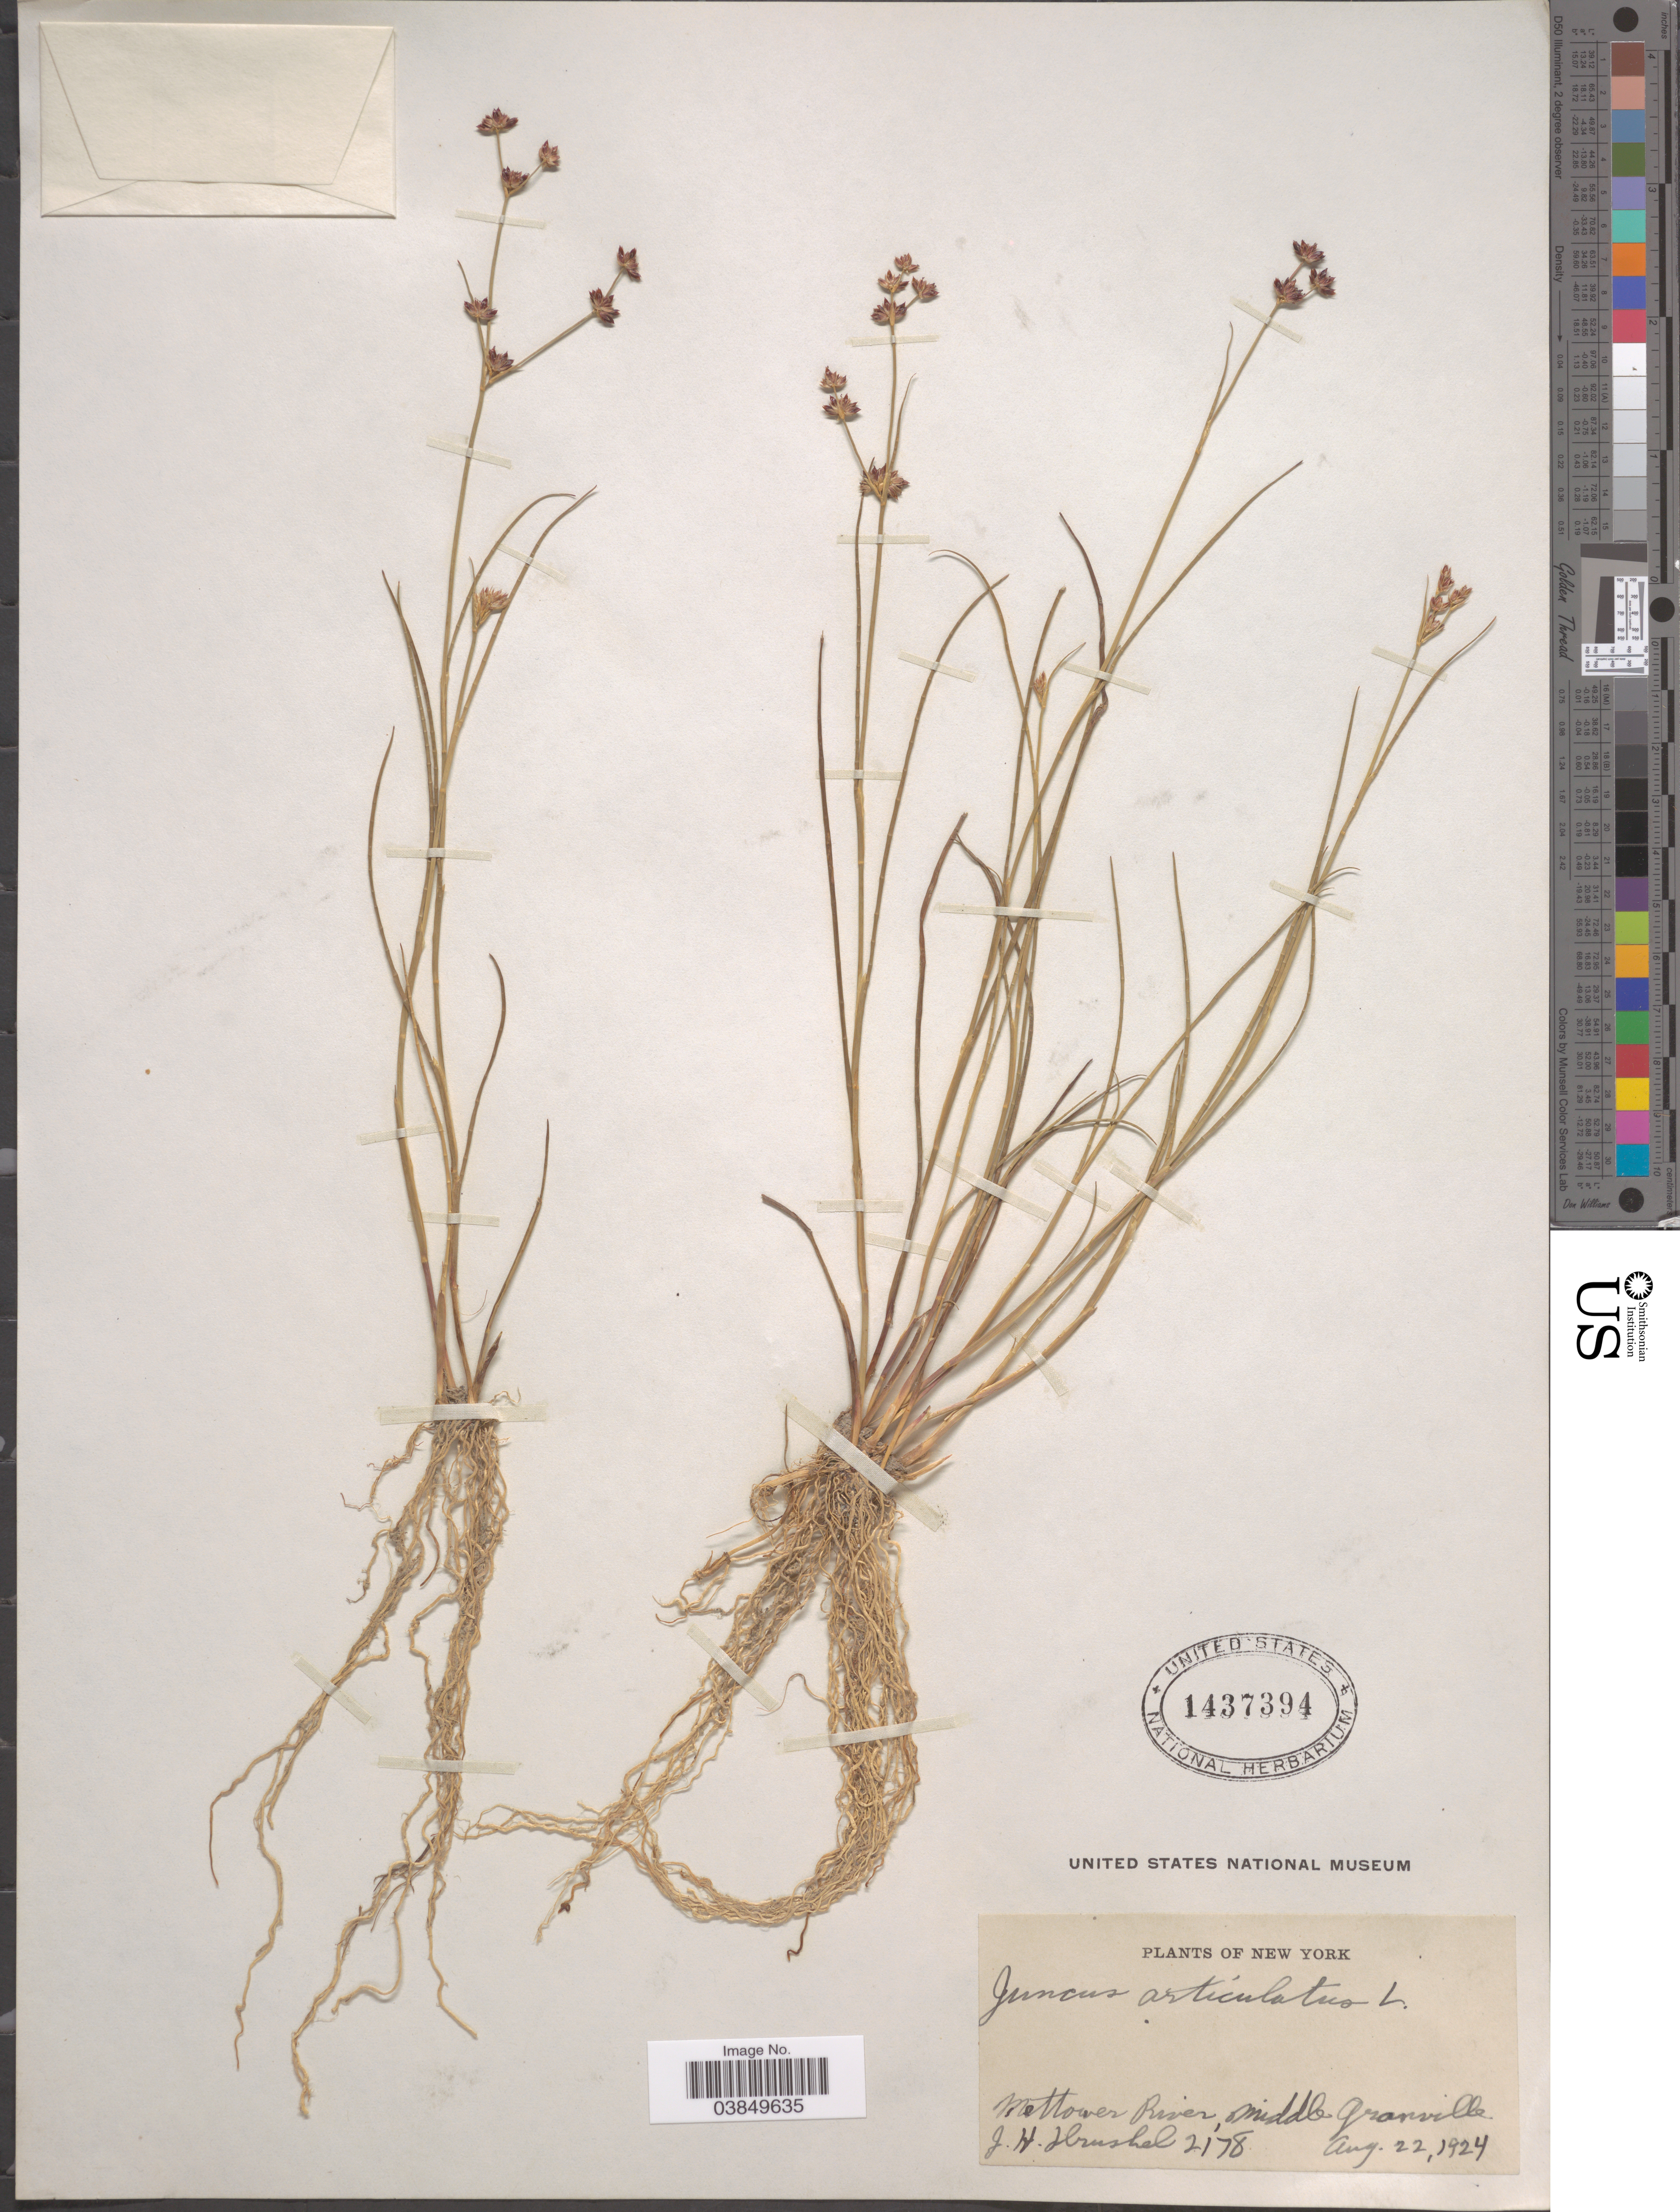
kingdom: Plantae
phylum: Tracheophyta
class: Liliopsida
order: Poales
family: Juncaceae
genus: Juncus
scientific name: Juncus articulatus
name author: L.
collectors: J. Hrushel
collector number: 2178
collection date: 1924-08-22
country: United States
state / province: New York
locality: Mettower River, Middle Granville.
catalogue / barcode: US 1437394